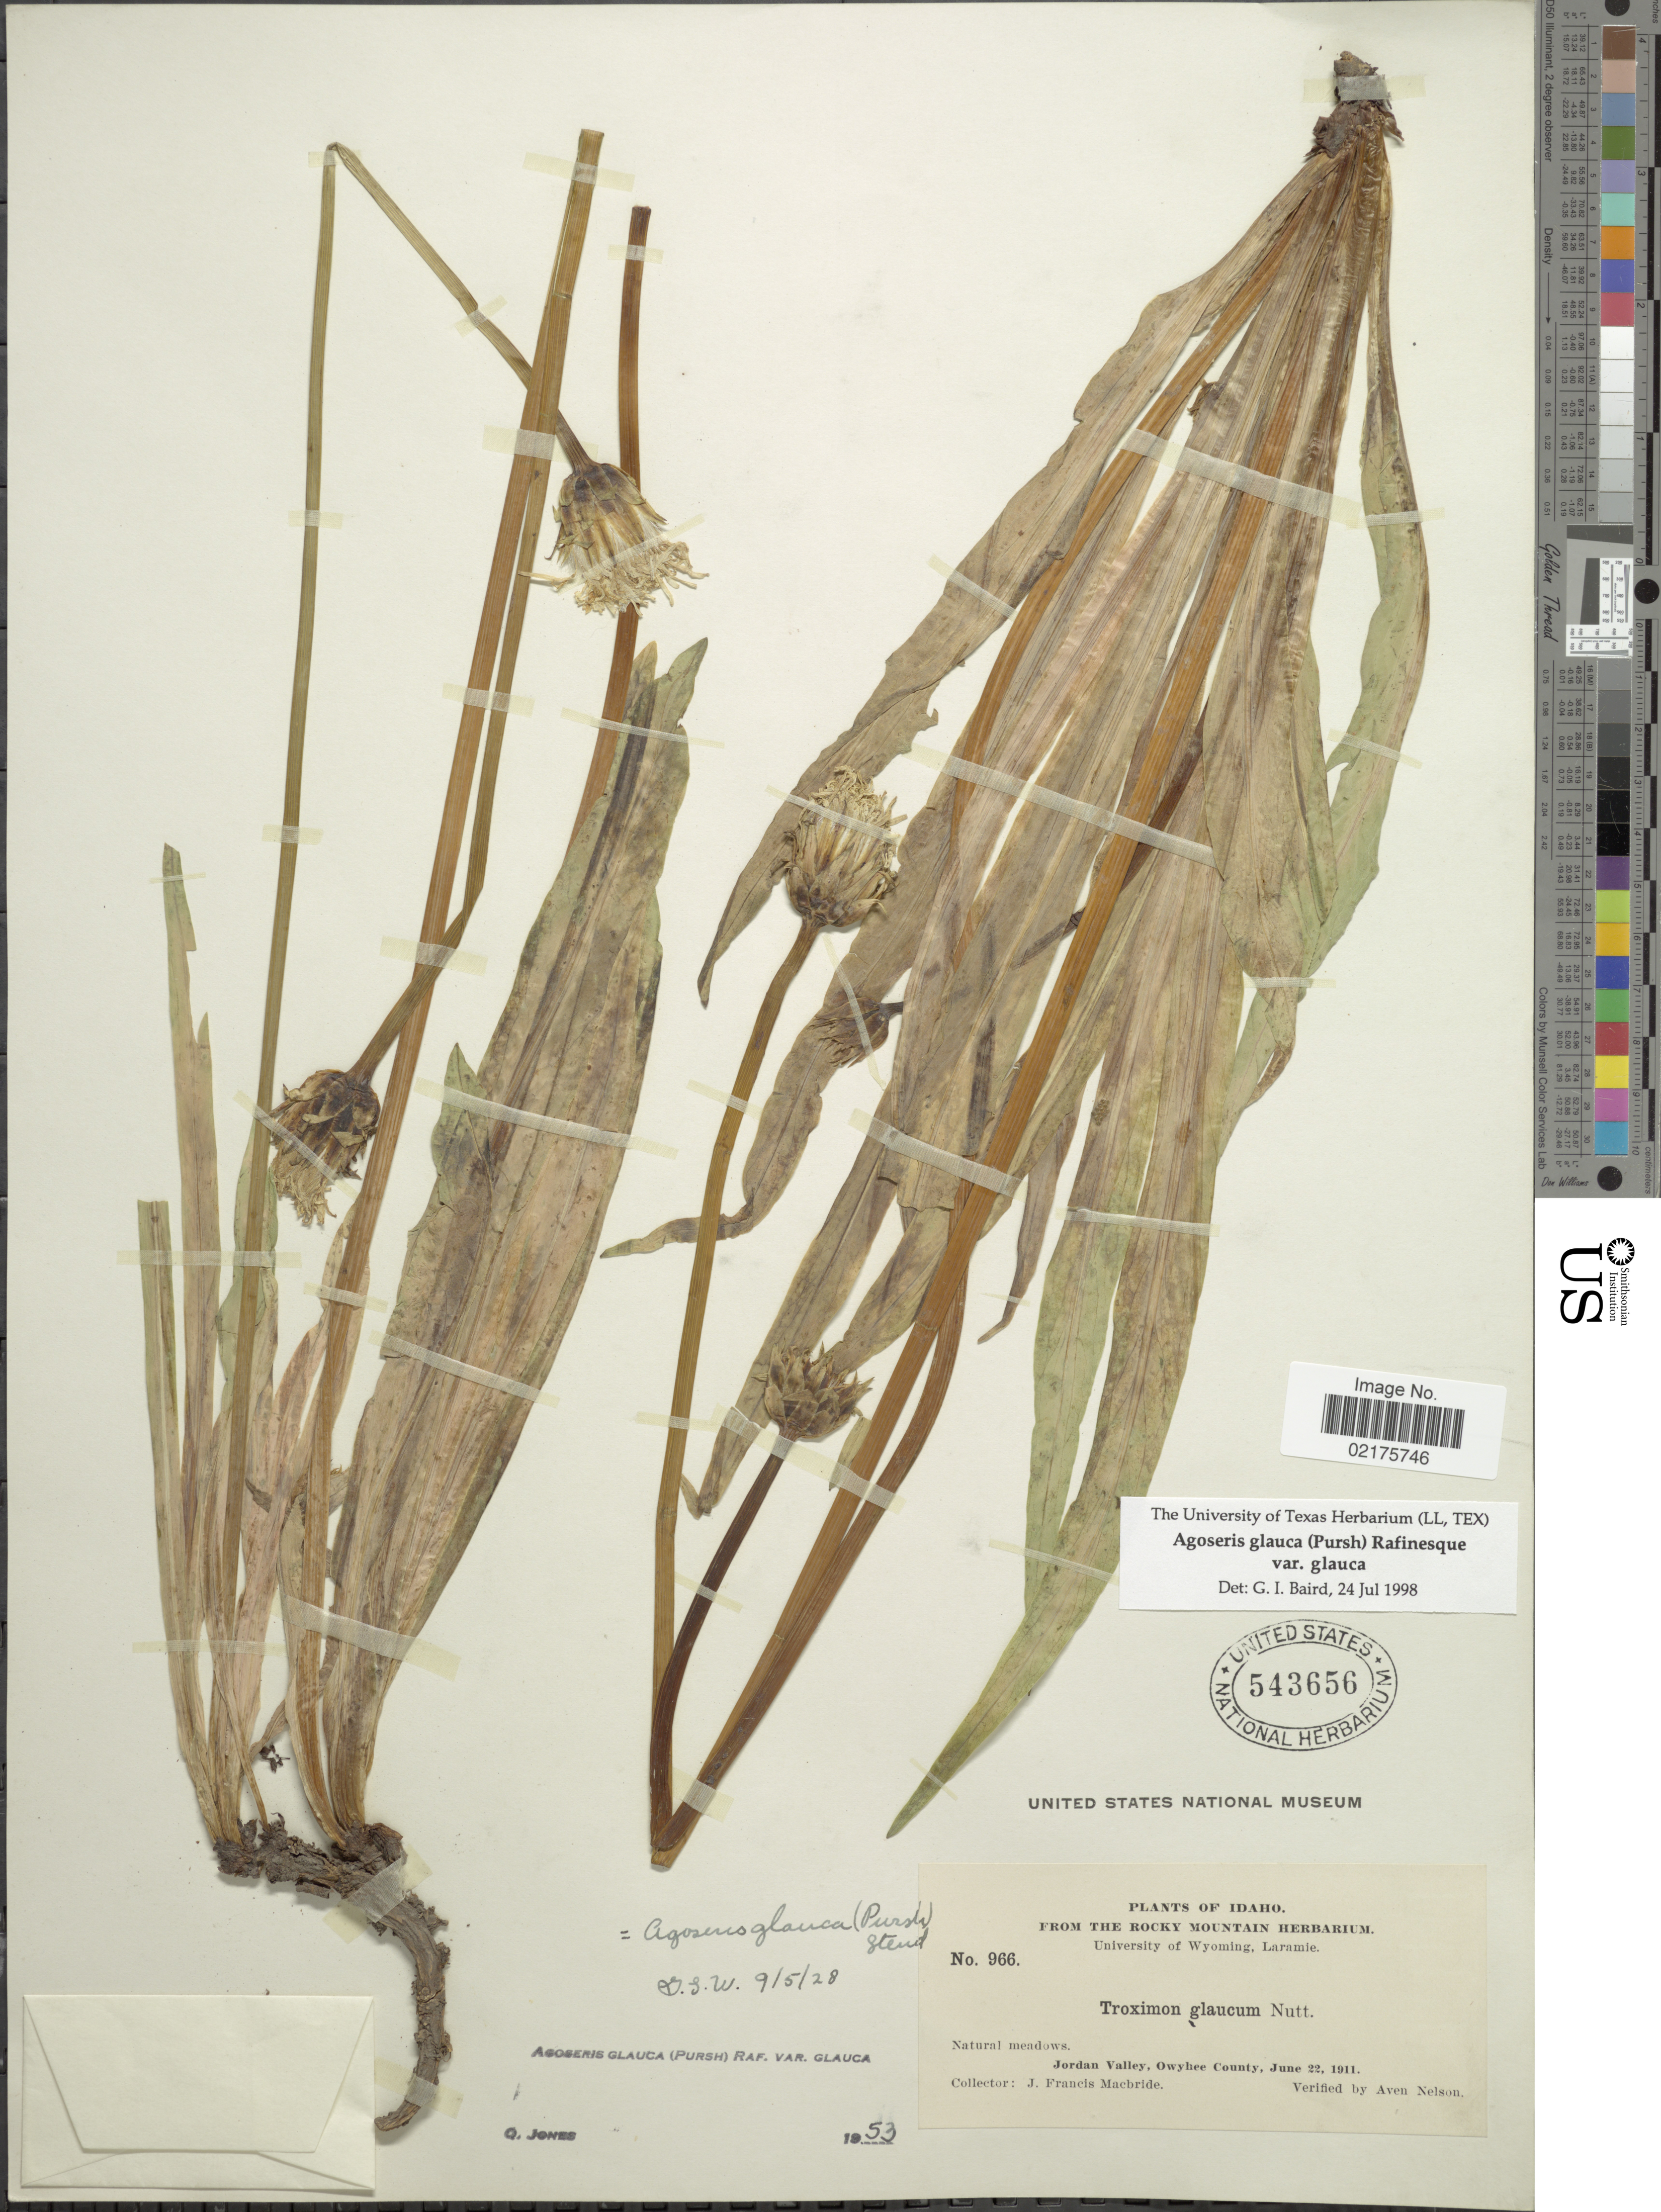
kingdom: Plantae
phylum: Tracheophyta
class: Magnoliopsida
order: Asterales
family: Asteraceae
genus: Agoseris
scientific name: Agoseris glauca var. glauca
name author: (Pursh) Raf.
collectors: J. F. Macbride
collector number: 966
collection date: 1911-06-22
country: United States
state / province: Idaho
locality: Natural Meadows, Jordan Valley, Owyhee County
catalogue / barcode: US 543656